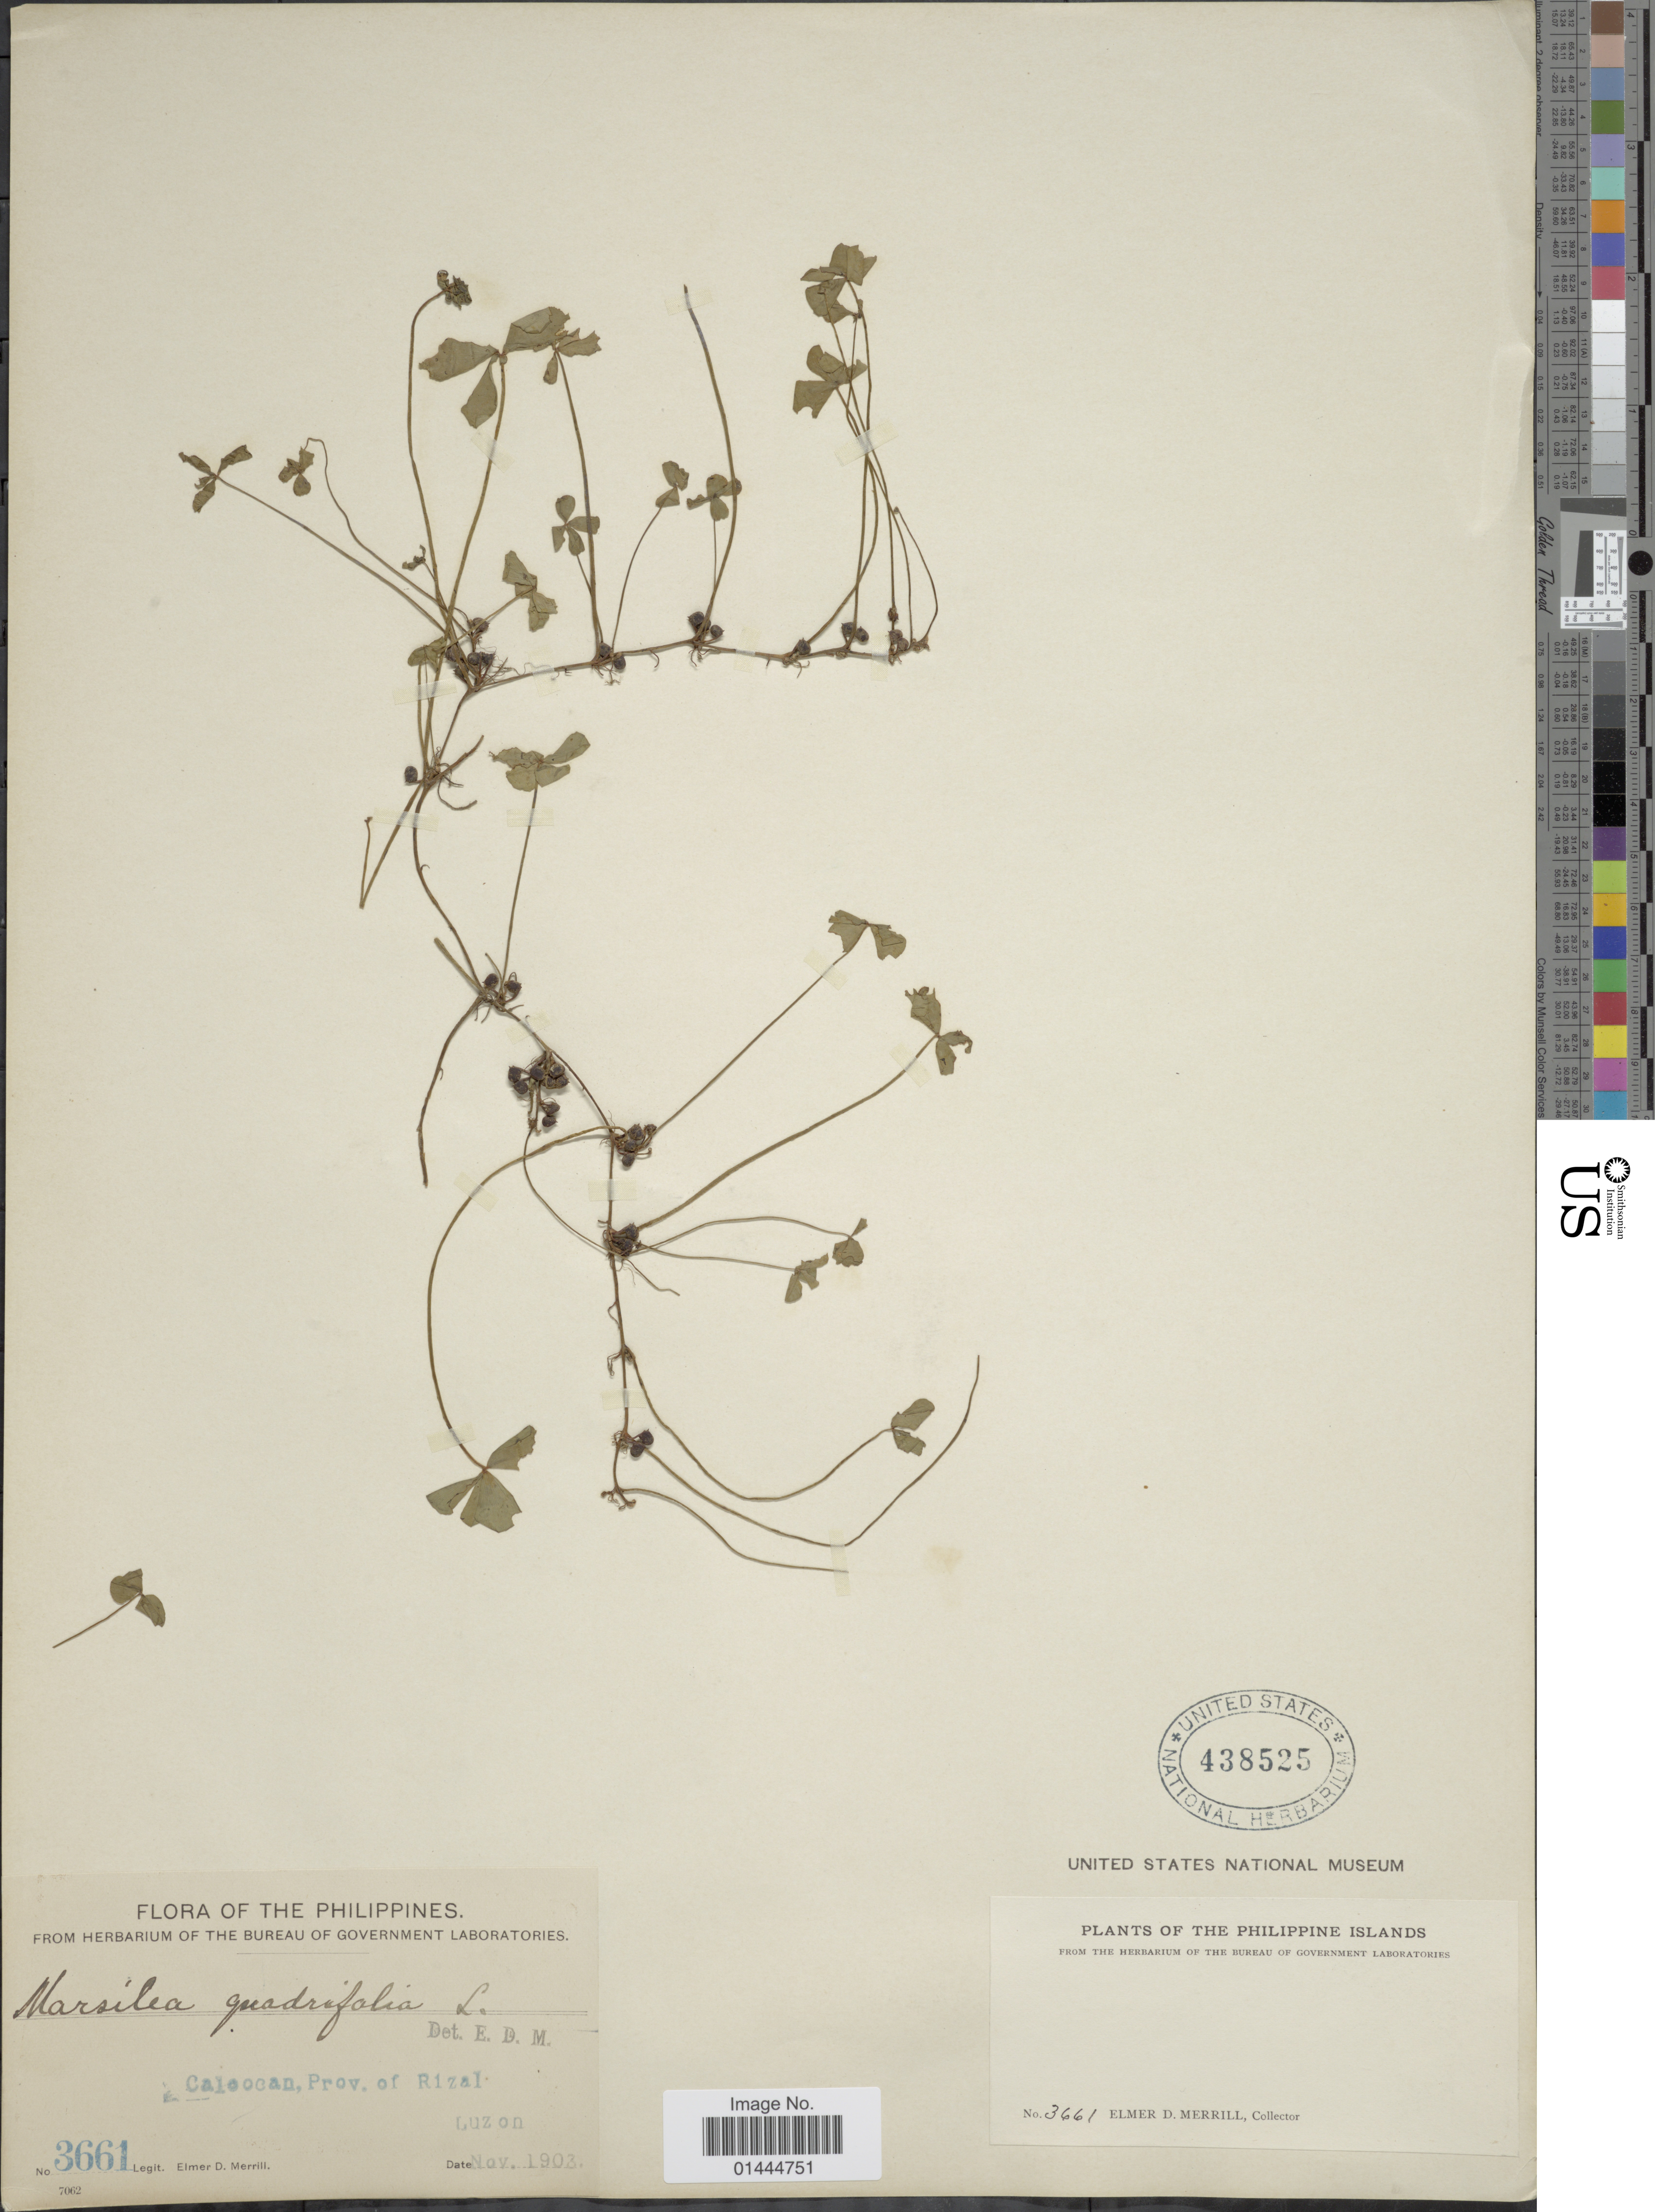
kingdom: Plantae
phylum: Tracheophyta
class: Polypodiopsida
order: Salviniales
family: Marsileaceae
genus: Marsilea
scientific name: Marsilea quadrifolia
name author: L.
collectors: E. D. Merrill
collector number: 3661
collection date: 1903-11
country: Philippines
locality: Caleocan, Prov. of Rizal, Luzon.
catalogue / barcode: US 438525